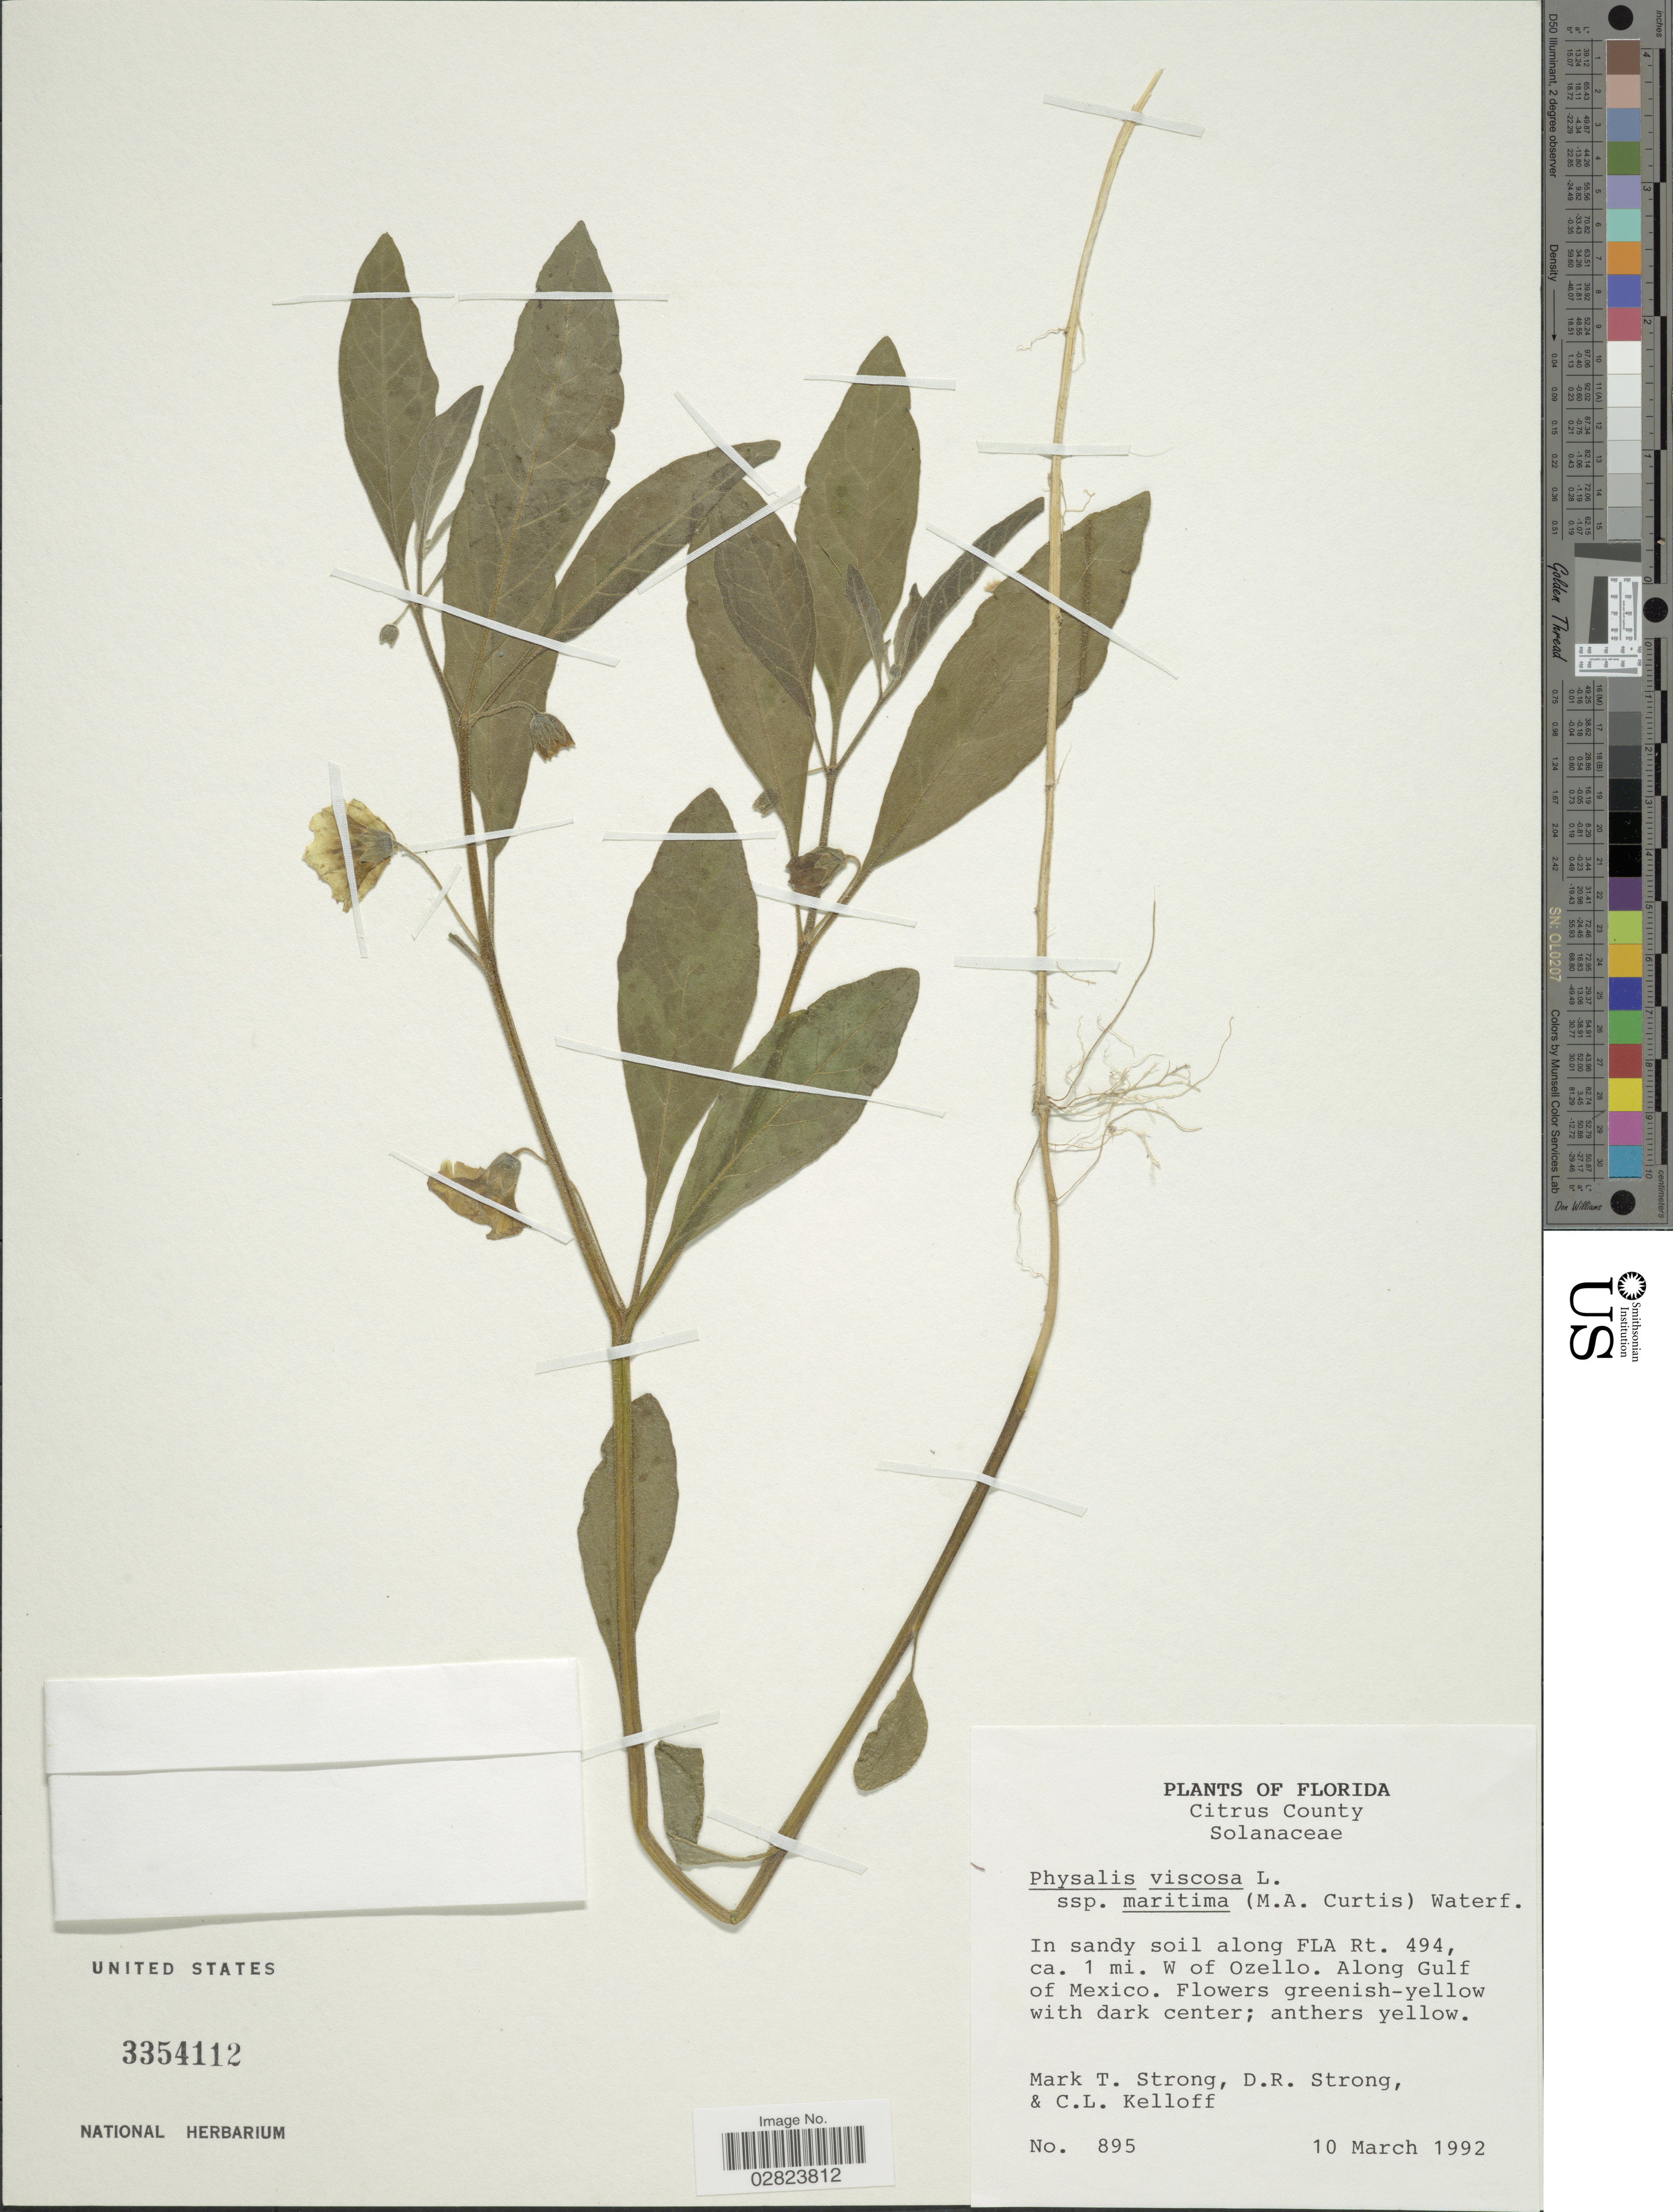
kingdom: Plantae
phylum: Tracheophyta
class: Magnoliopsida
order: Solanales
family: Solanaceae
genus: Physalis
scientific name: Physalis maritima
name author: M.A. Curtis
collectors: M. T. Strong, D. R. Strong & C. L. Kelloff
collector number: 895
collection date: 1992-03-10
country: United States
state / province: Florida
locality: Citrus County. In sandy soil along FLA Rt. 494, ca. 1 mi. W of Ozello. Along Gulf of Mexico.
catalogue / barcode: US 3354112